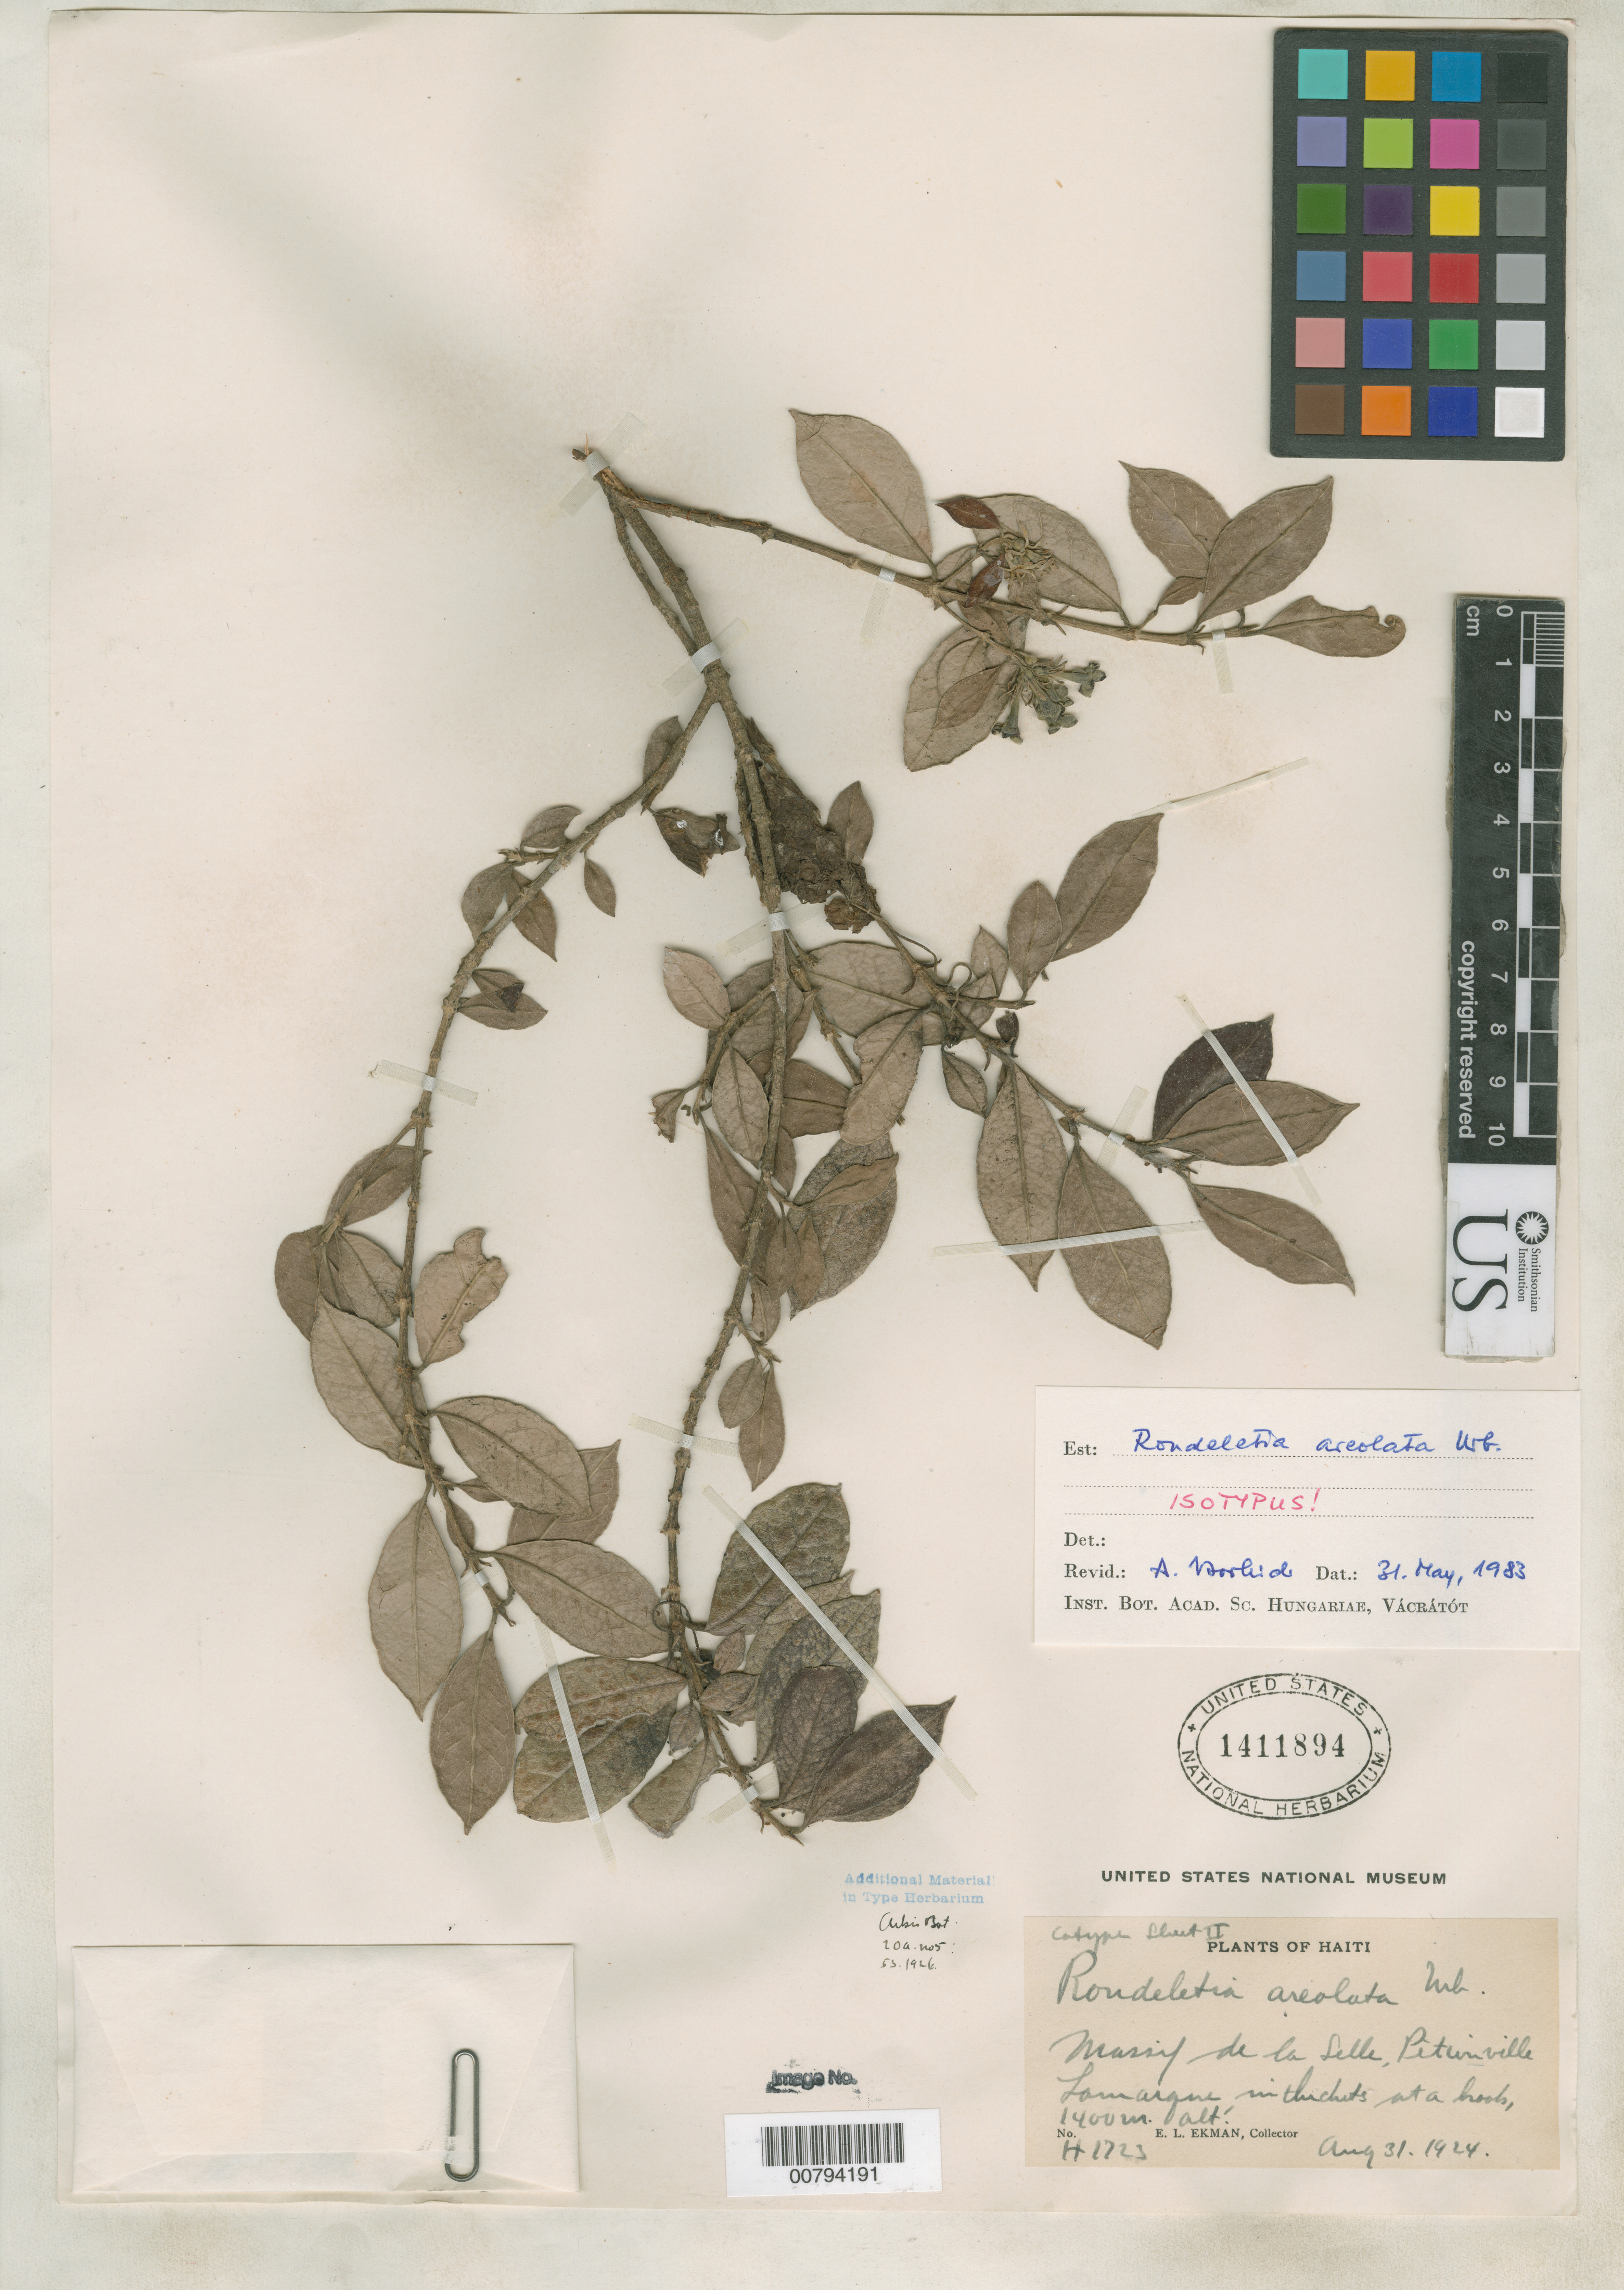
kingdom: Plantae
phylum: Tracheophyta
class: Magnoliopsida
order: Gentianales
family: Rubiaceae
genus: Rondeletia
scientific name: Rondeletia areolata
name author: Urb.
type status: Isotype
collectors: E. L. Ekman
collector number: H 1723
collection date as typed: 31 Aug 1924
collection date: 1924-08-31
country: Haiti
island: Hispaniola Island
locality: Massif de la Selle, Petion ville, Lamarque.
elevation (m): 1400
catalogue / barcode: US 1411894